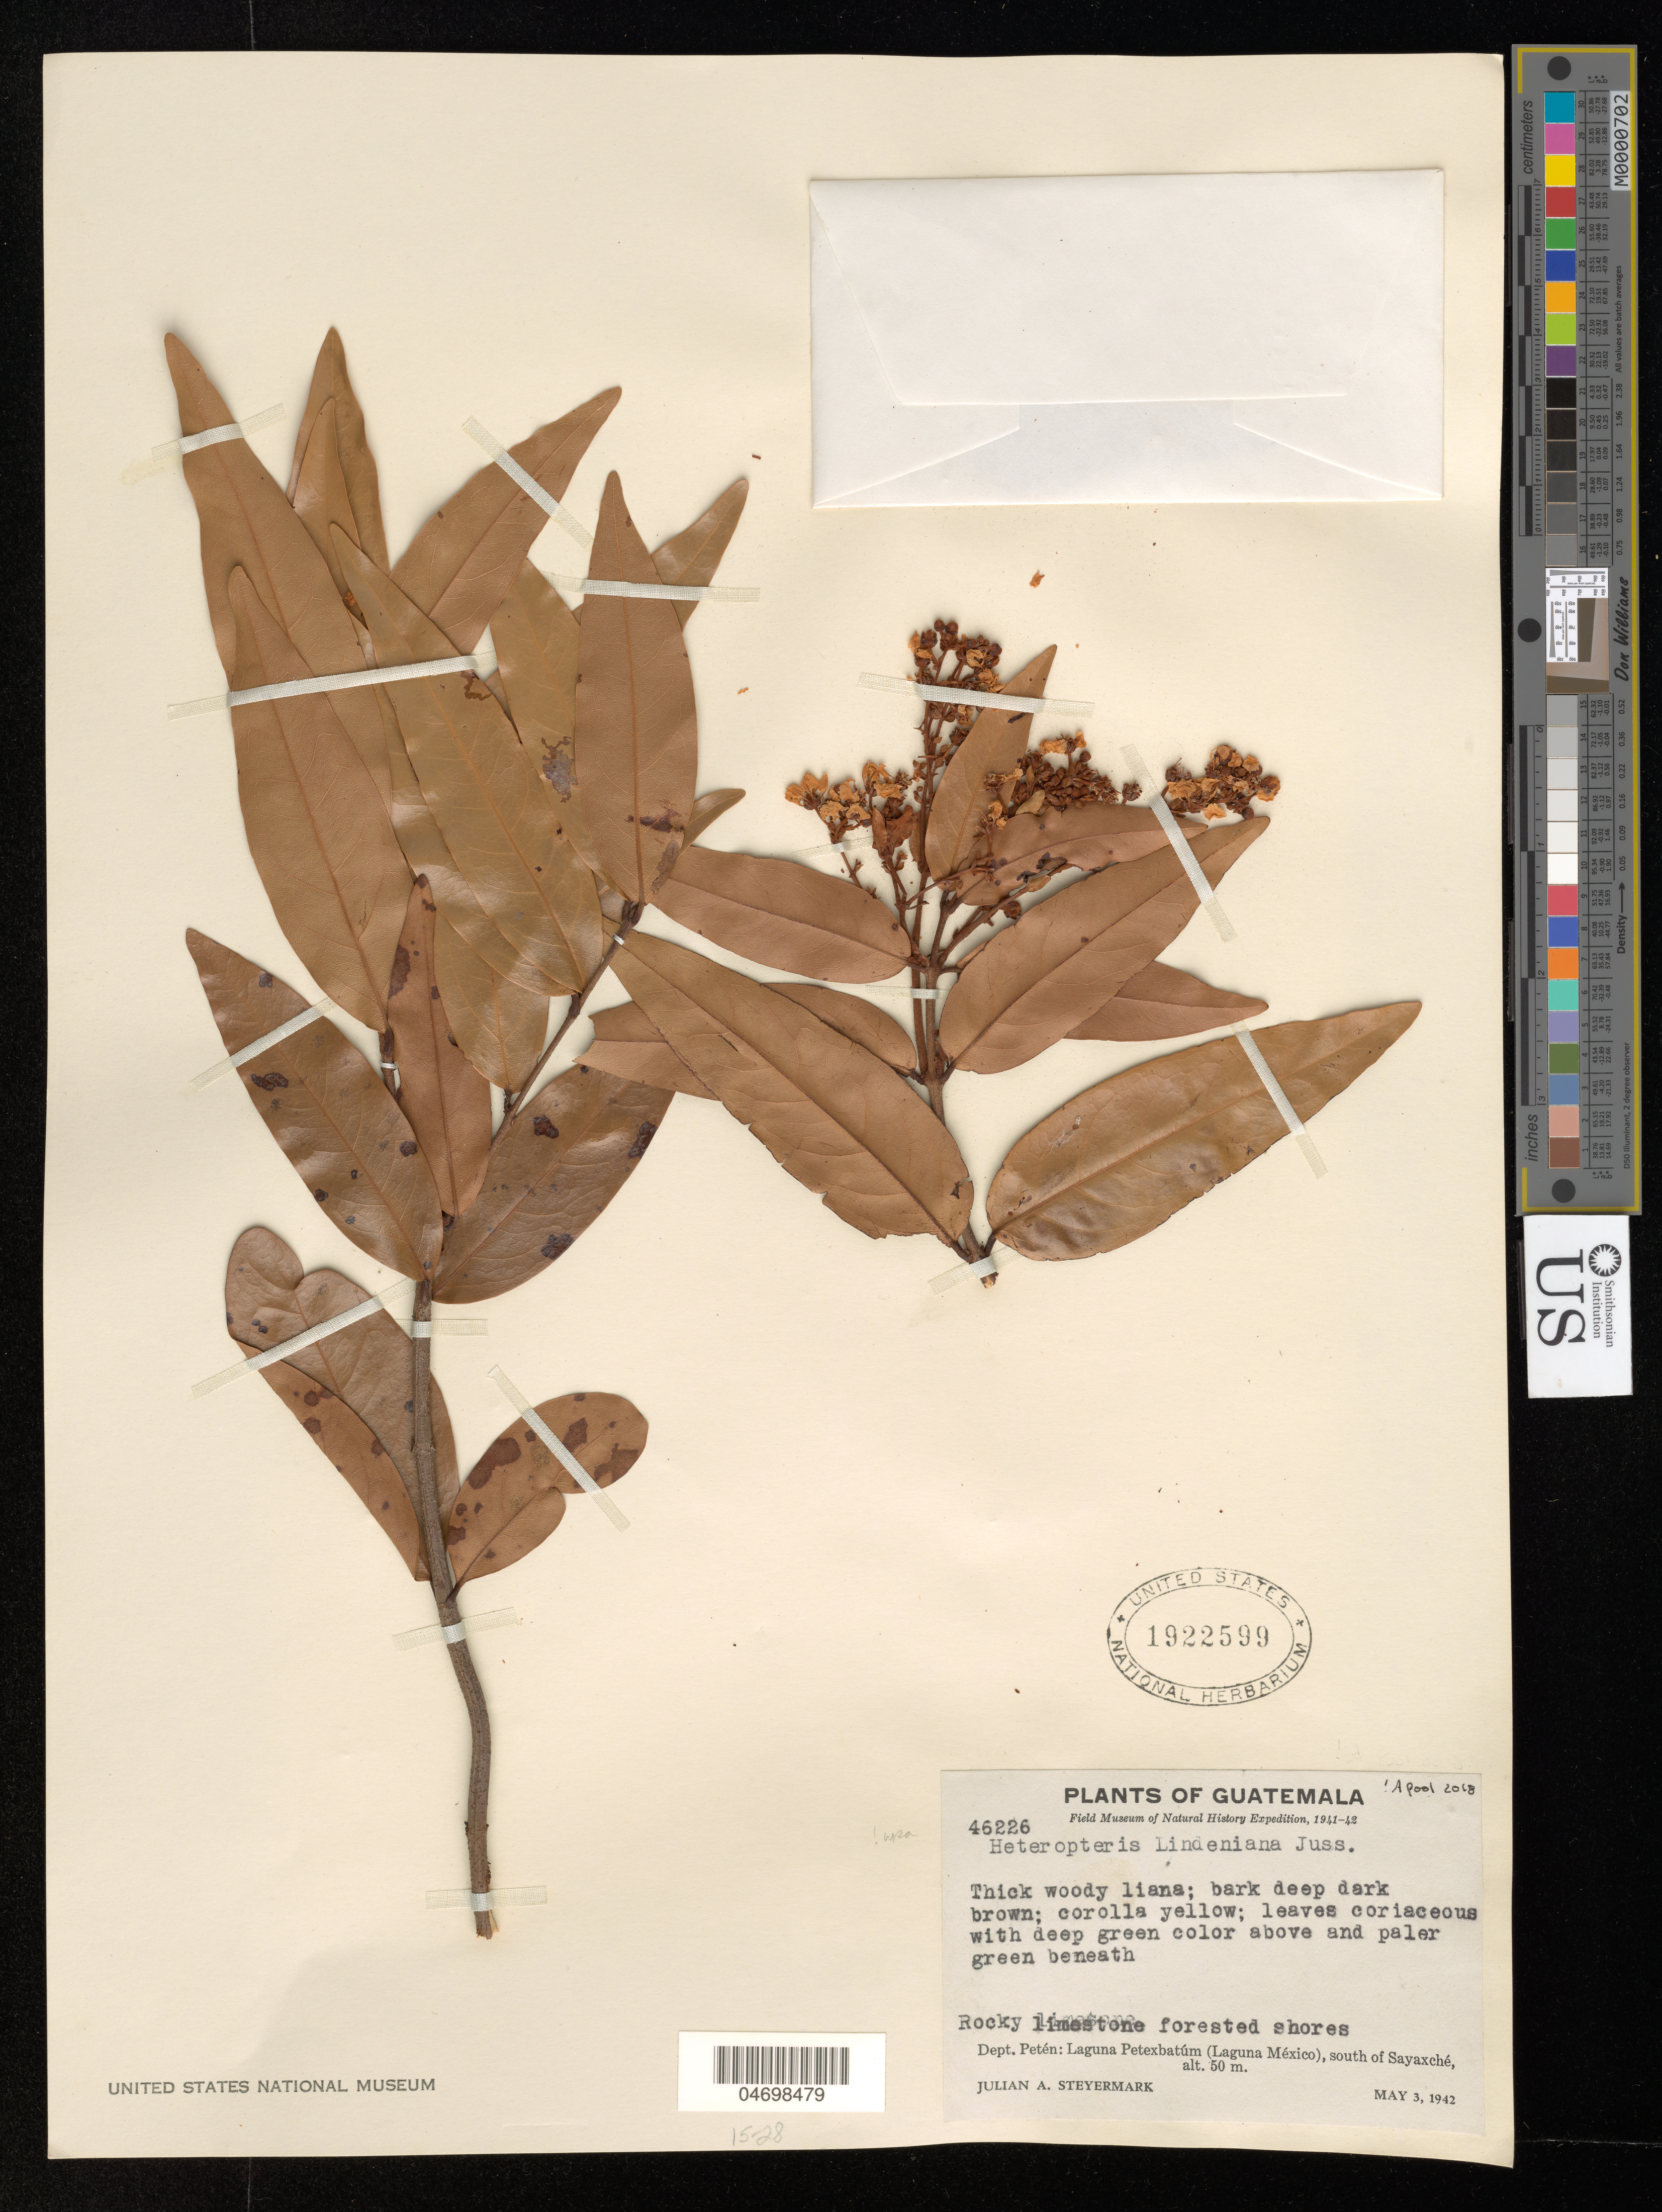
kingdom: Plantae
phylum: Tracheophyta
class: Magnoliopsida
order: Malpighiales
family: Malpighiaceae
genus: Heteropterys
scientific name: Heteropterys lindeniana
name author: A. Juss.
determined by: Pool, A., (MO), Missouri Botanical Garden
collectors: J. Steyermark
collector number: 46226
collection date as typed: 03 May 1942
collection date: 1942-05-03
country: Guatemala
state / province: El Petén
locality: Laguna Petexbatum (Laguna Mexico), S of Sayaxche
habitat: Rocky limestone forested shores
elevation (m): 50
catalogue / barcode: US 1922599